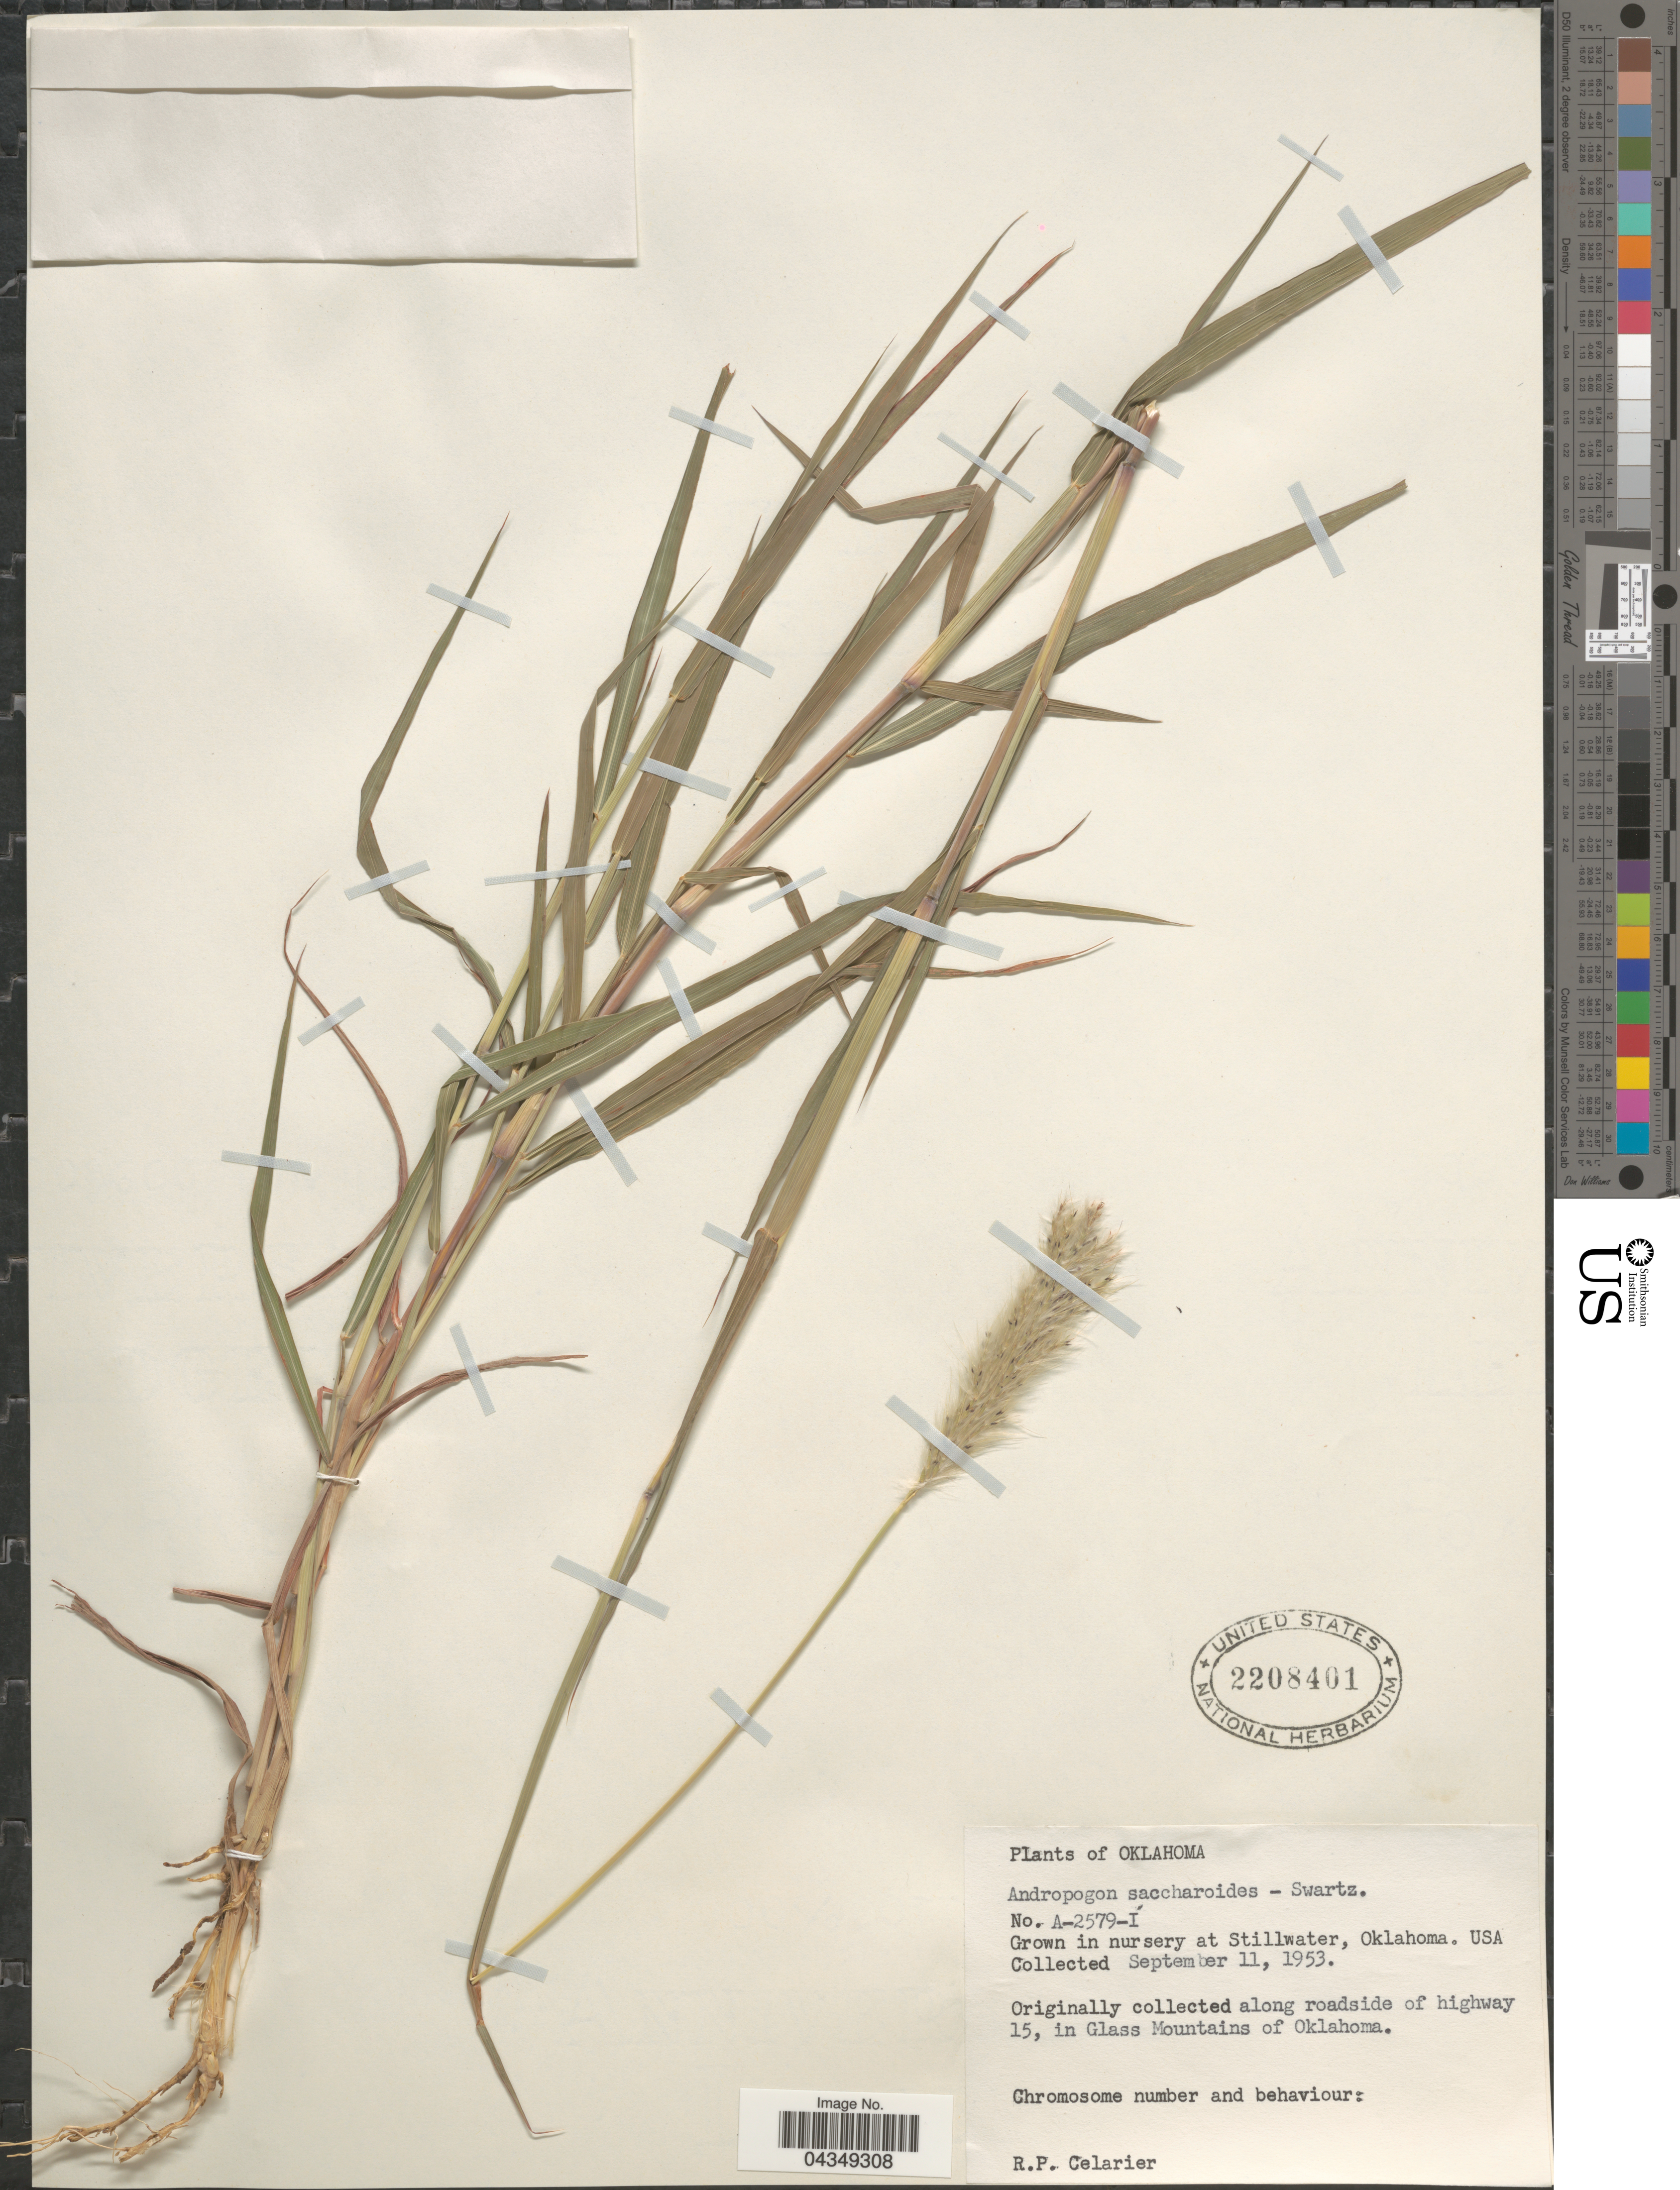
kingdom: Plantae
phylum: Tracheophyta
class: Liliopsida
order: Poales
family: Poaceae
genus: Bothriochloa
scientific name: Bothriochloa saccharoides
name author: (Sw.) Rydb.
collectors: R. Celarier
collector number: A-2579-I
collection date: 1953-09-11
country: United States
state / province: Oklahoma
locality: Grown in nursery at Stillwater.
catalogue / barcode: US 2208401